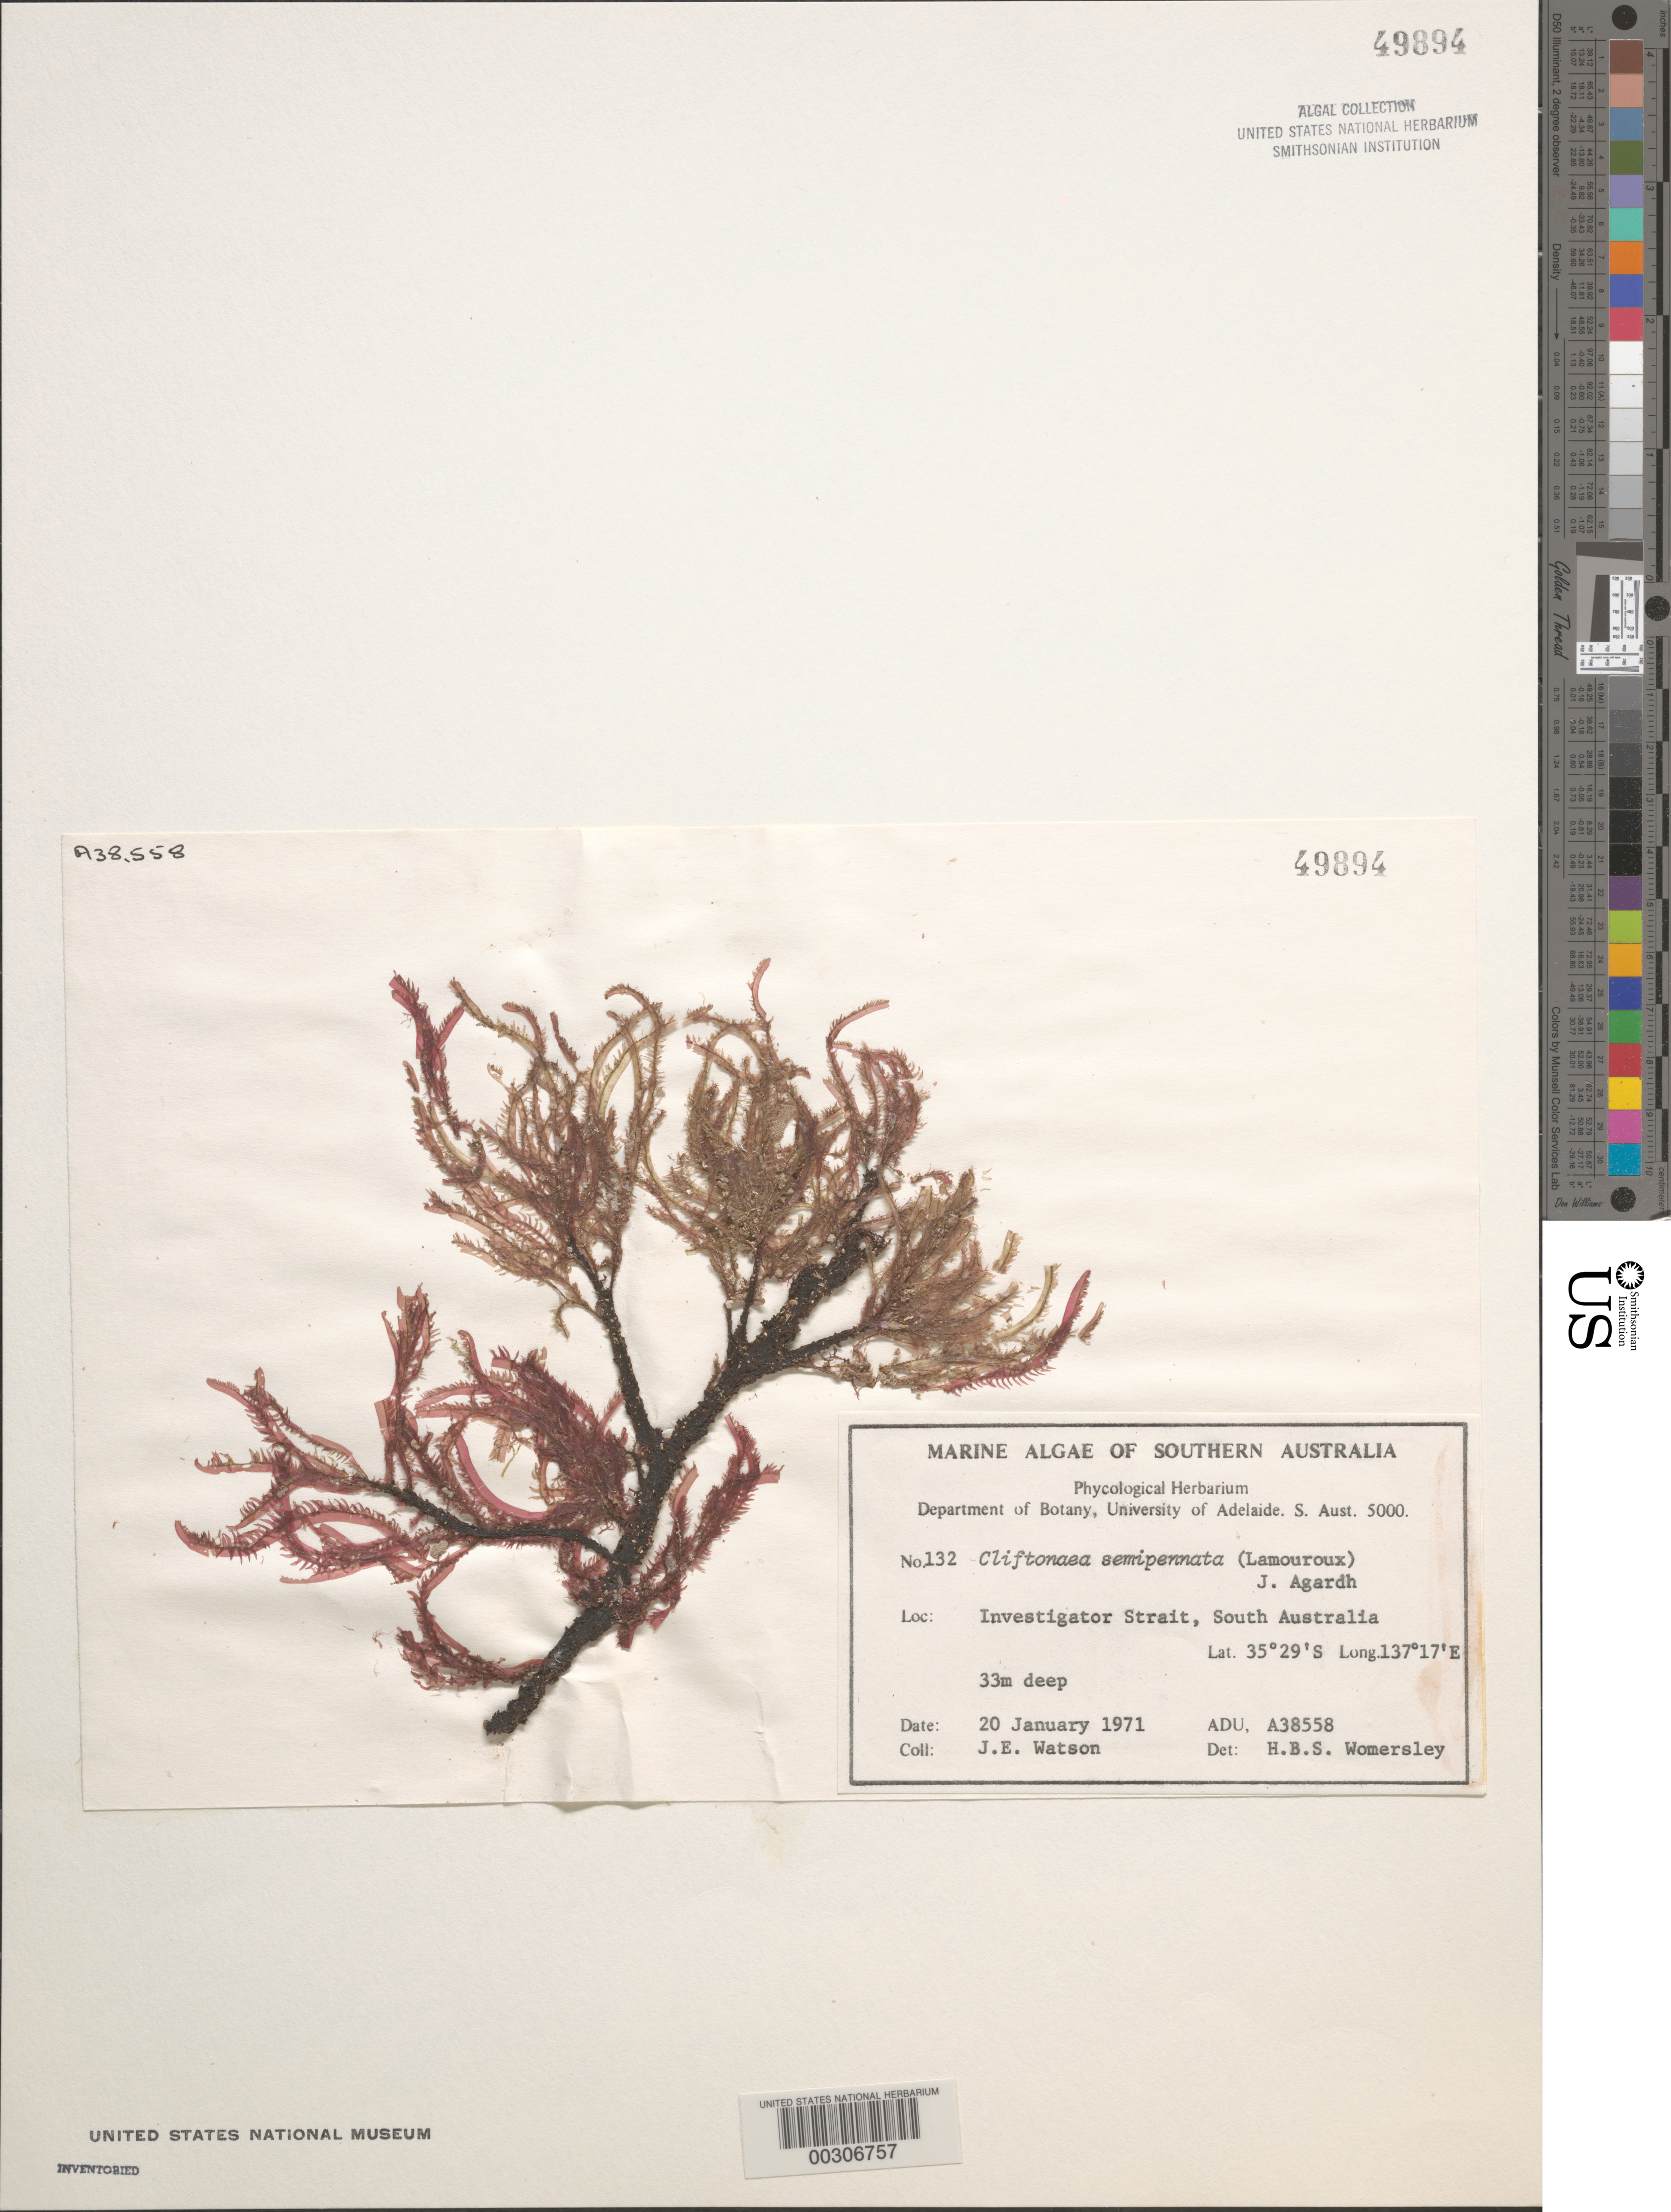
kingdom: Plantae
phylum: Rhodophyta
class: Florideophyceae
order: Ceramiales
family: Rhodomelaceae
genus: Cliftonaea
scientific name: Cliftonaea semipennata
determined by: Womersley, H. B. S.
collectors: J. E. Watson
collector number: Aud A38558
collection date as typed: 20 Jan 1971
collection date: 1971-01-20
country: Australia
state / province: South Australia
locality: Investigator Strait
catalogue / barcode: US 49894